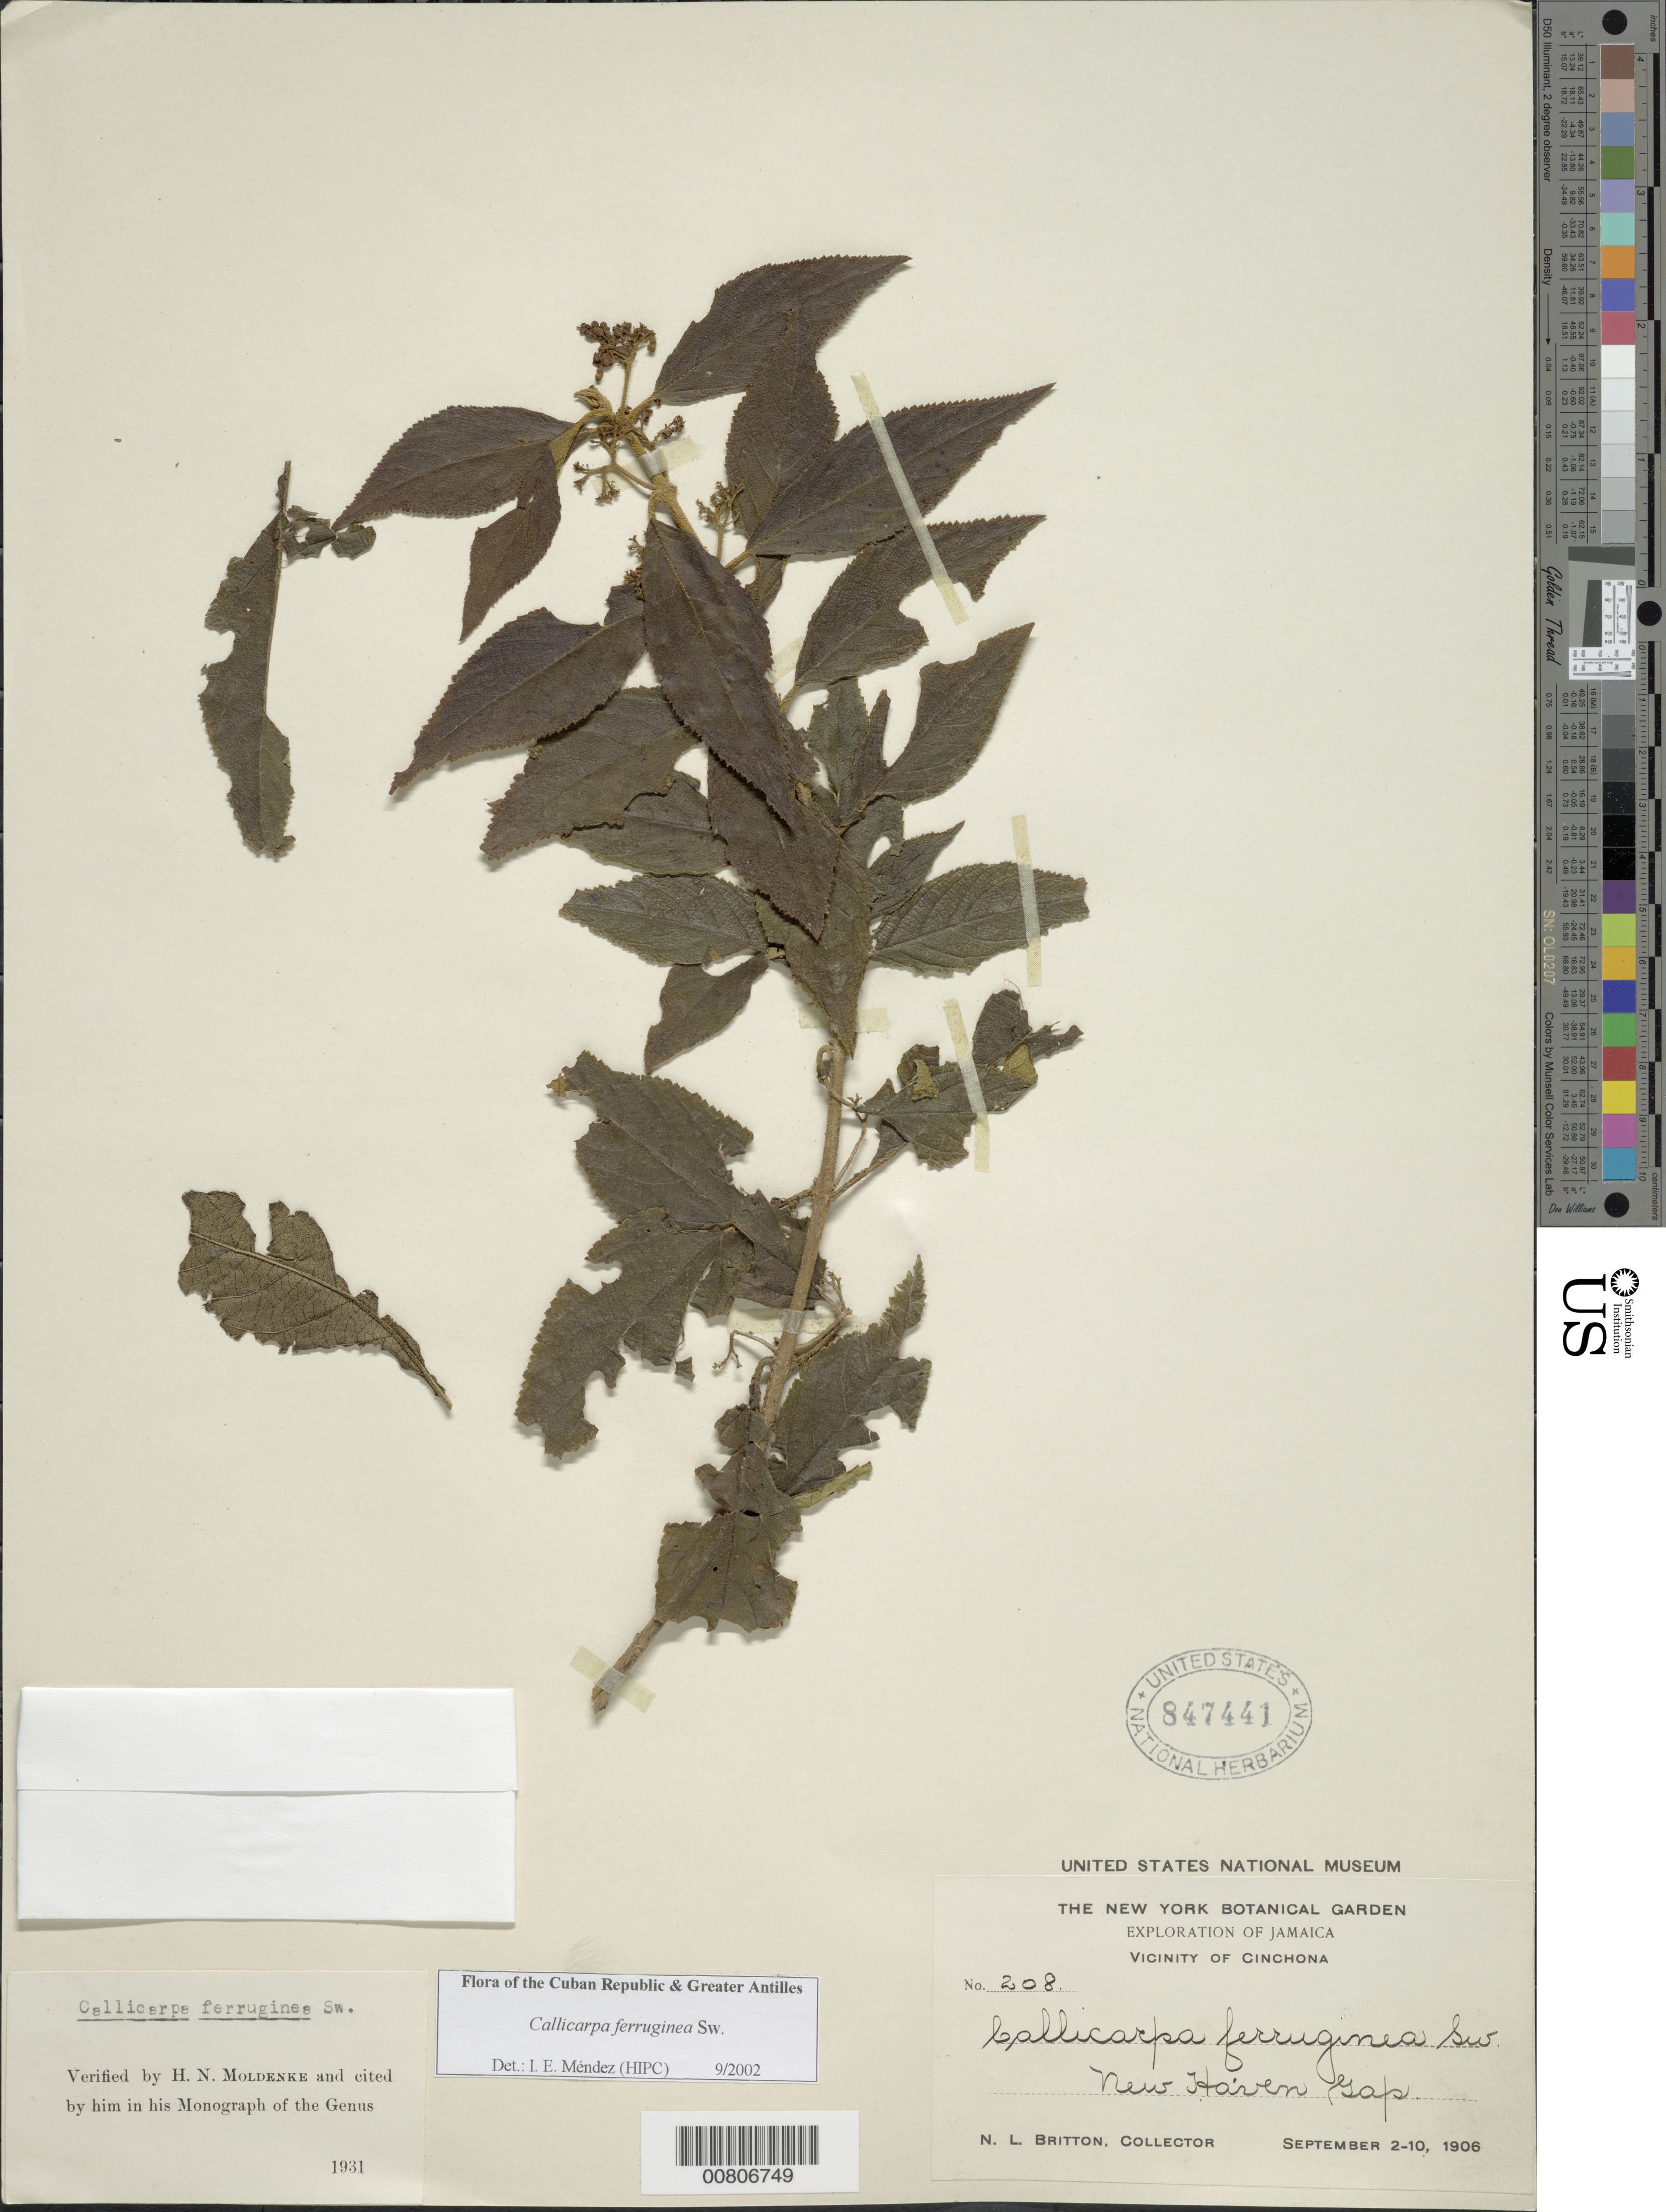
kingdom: Plantae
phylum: Tracheophyta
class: Magnoliopsida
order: Lamiales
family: Lamiaceae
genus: Callicarpa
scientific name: Callicarpa ferruginea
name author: Sw.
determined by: Méndez, Isidro E., (HIPC)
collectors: N. Britton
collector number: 208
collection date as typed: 02 Sep 1906 to 10 Sep 1906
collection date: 1906-09-02/1906-09-10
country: Jamaica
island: Jamaica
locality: Chinchona vicinity, New Haven Gap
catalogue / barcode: US 847441